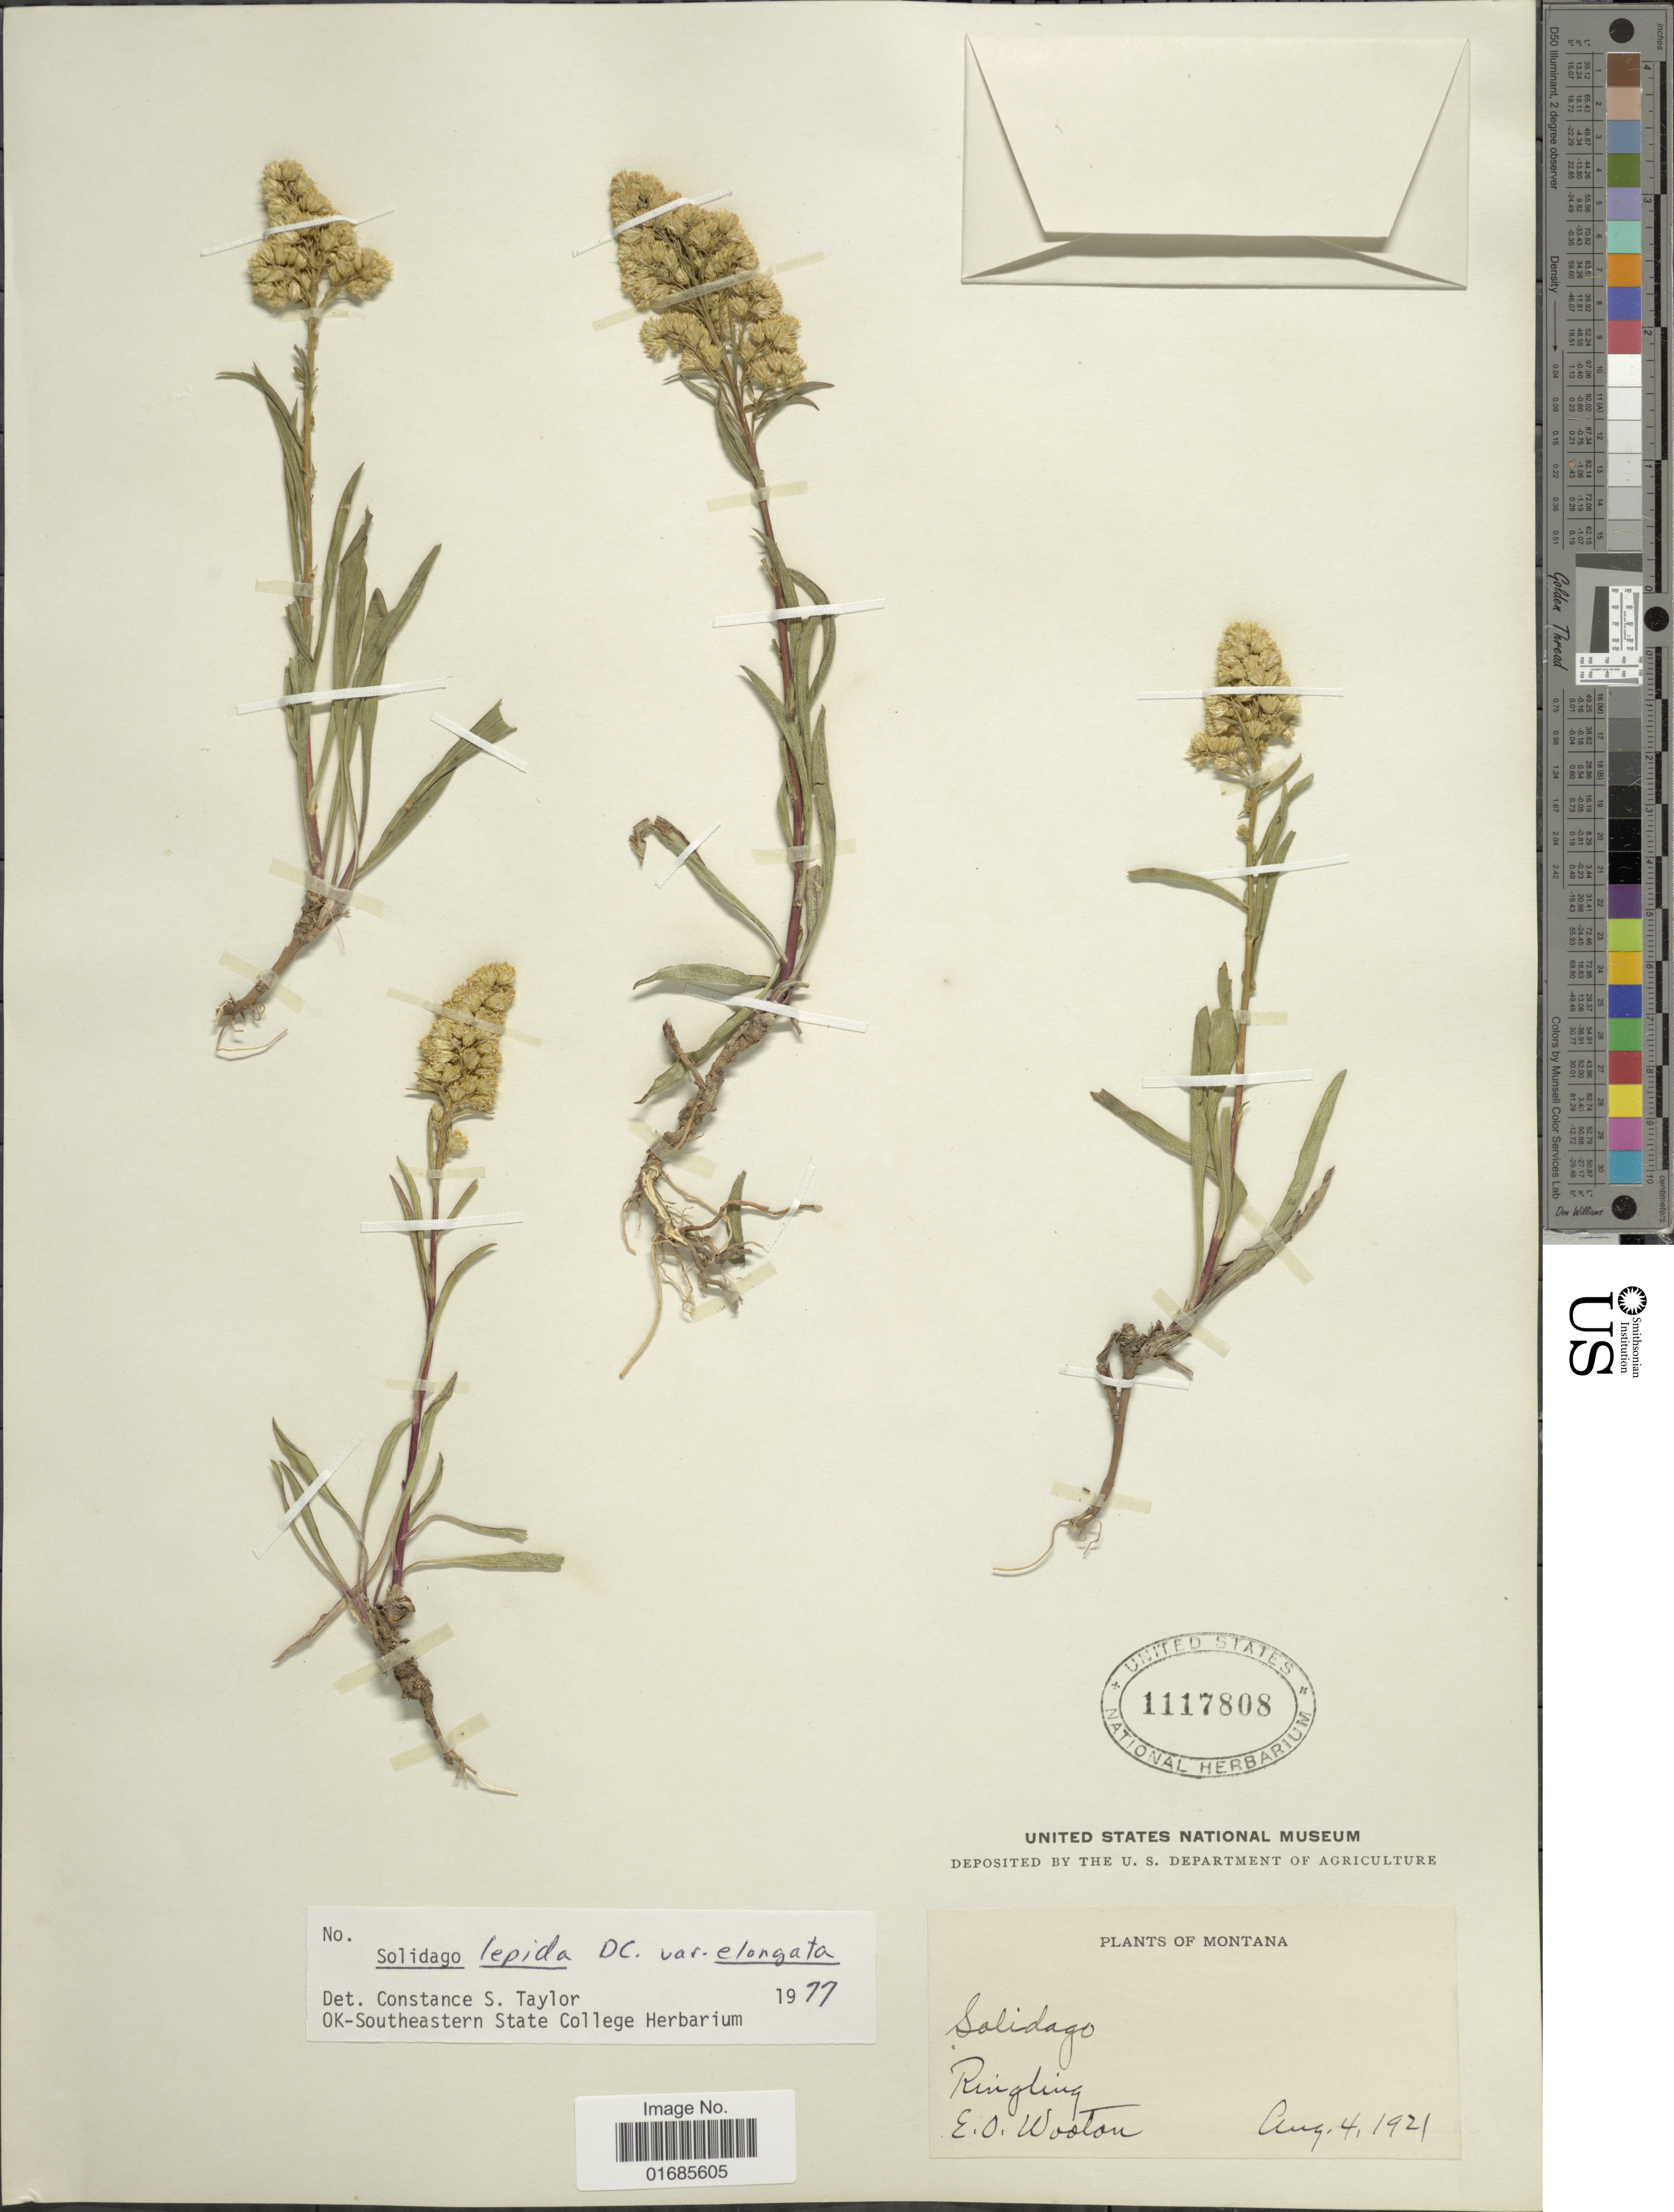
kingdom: Plantae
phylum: Tracheophyta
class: Magnoliopsida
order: Asterales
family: Asteraceae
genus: Solidago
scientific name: Solidago canadensis var. salebrosa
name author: (Piper) M.E. Jones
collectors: E. O. Wooton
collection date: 1921-08-04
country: United States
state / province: Montana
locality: Ringling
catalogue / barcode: US 1117808